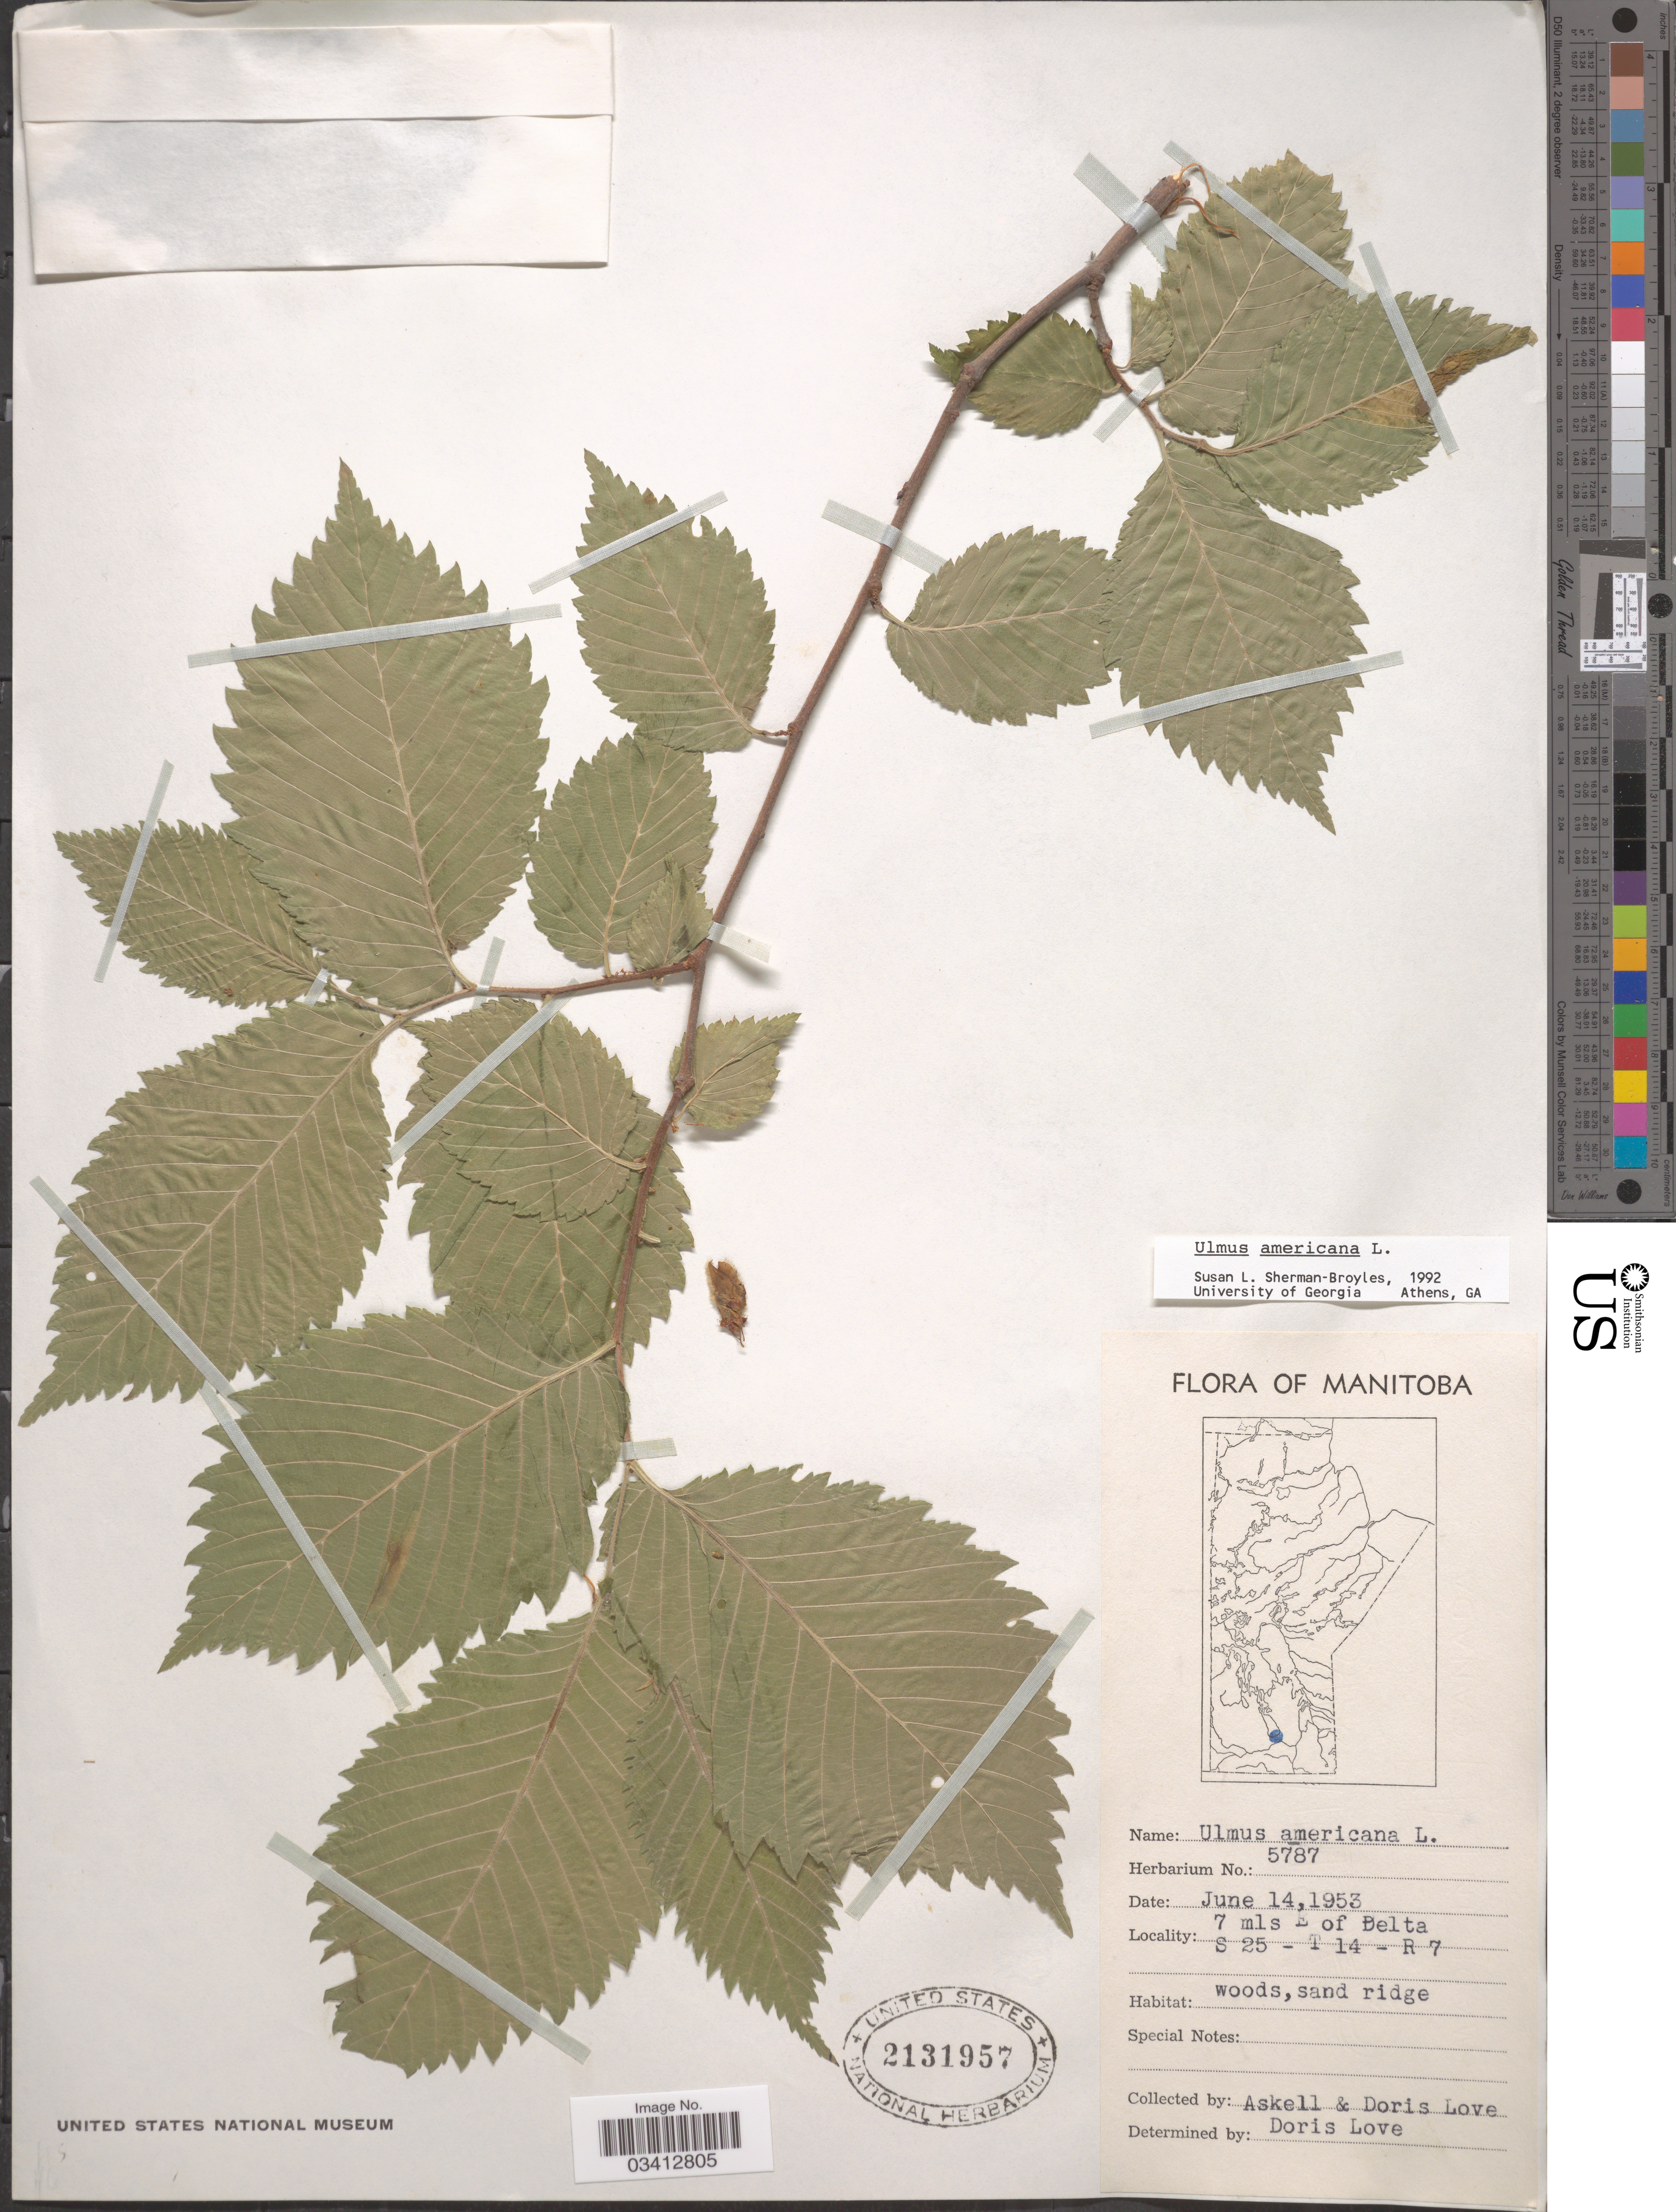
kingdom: Plantae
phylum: Tracheophyta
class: Magnoliopsida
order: Rosales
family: Ulmaceae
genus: Ulmus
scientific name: Ulmus americana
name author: L.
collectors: Á. Löve & D. Löve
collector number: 5787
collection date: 1953-06-14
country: Canada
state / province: Manitoba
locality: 7 mls E of Delta. S 25 - T 14 - R 7.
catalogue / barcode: US 2131957